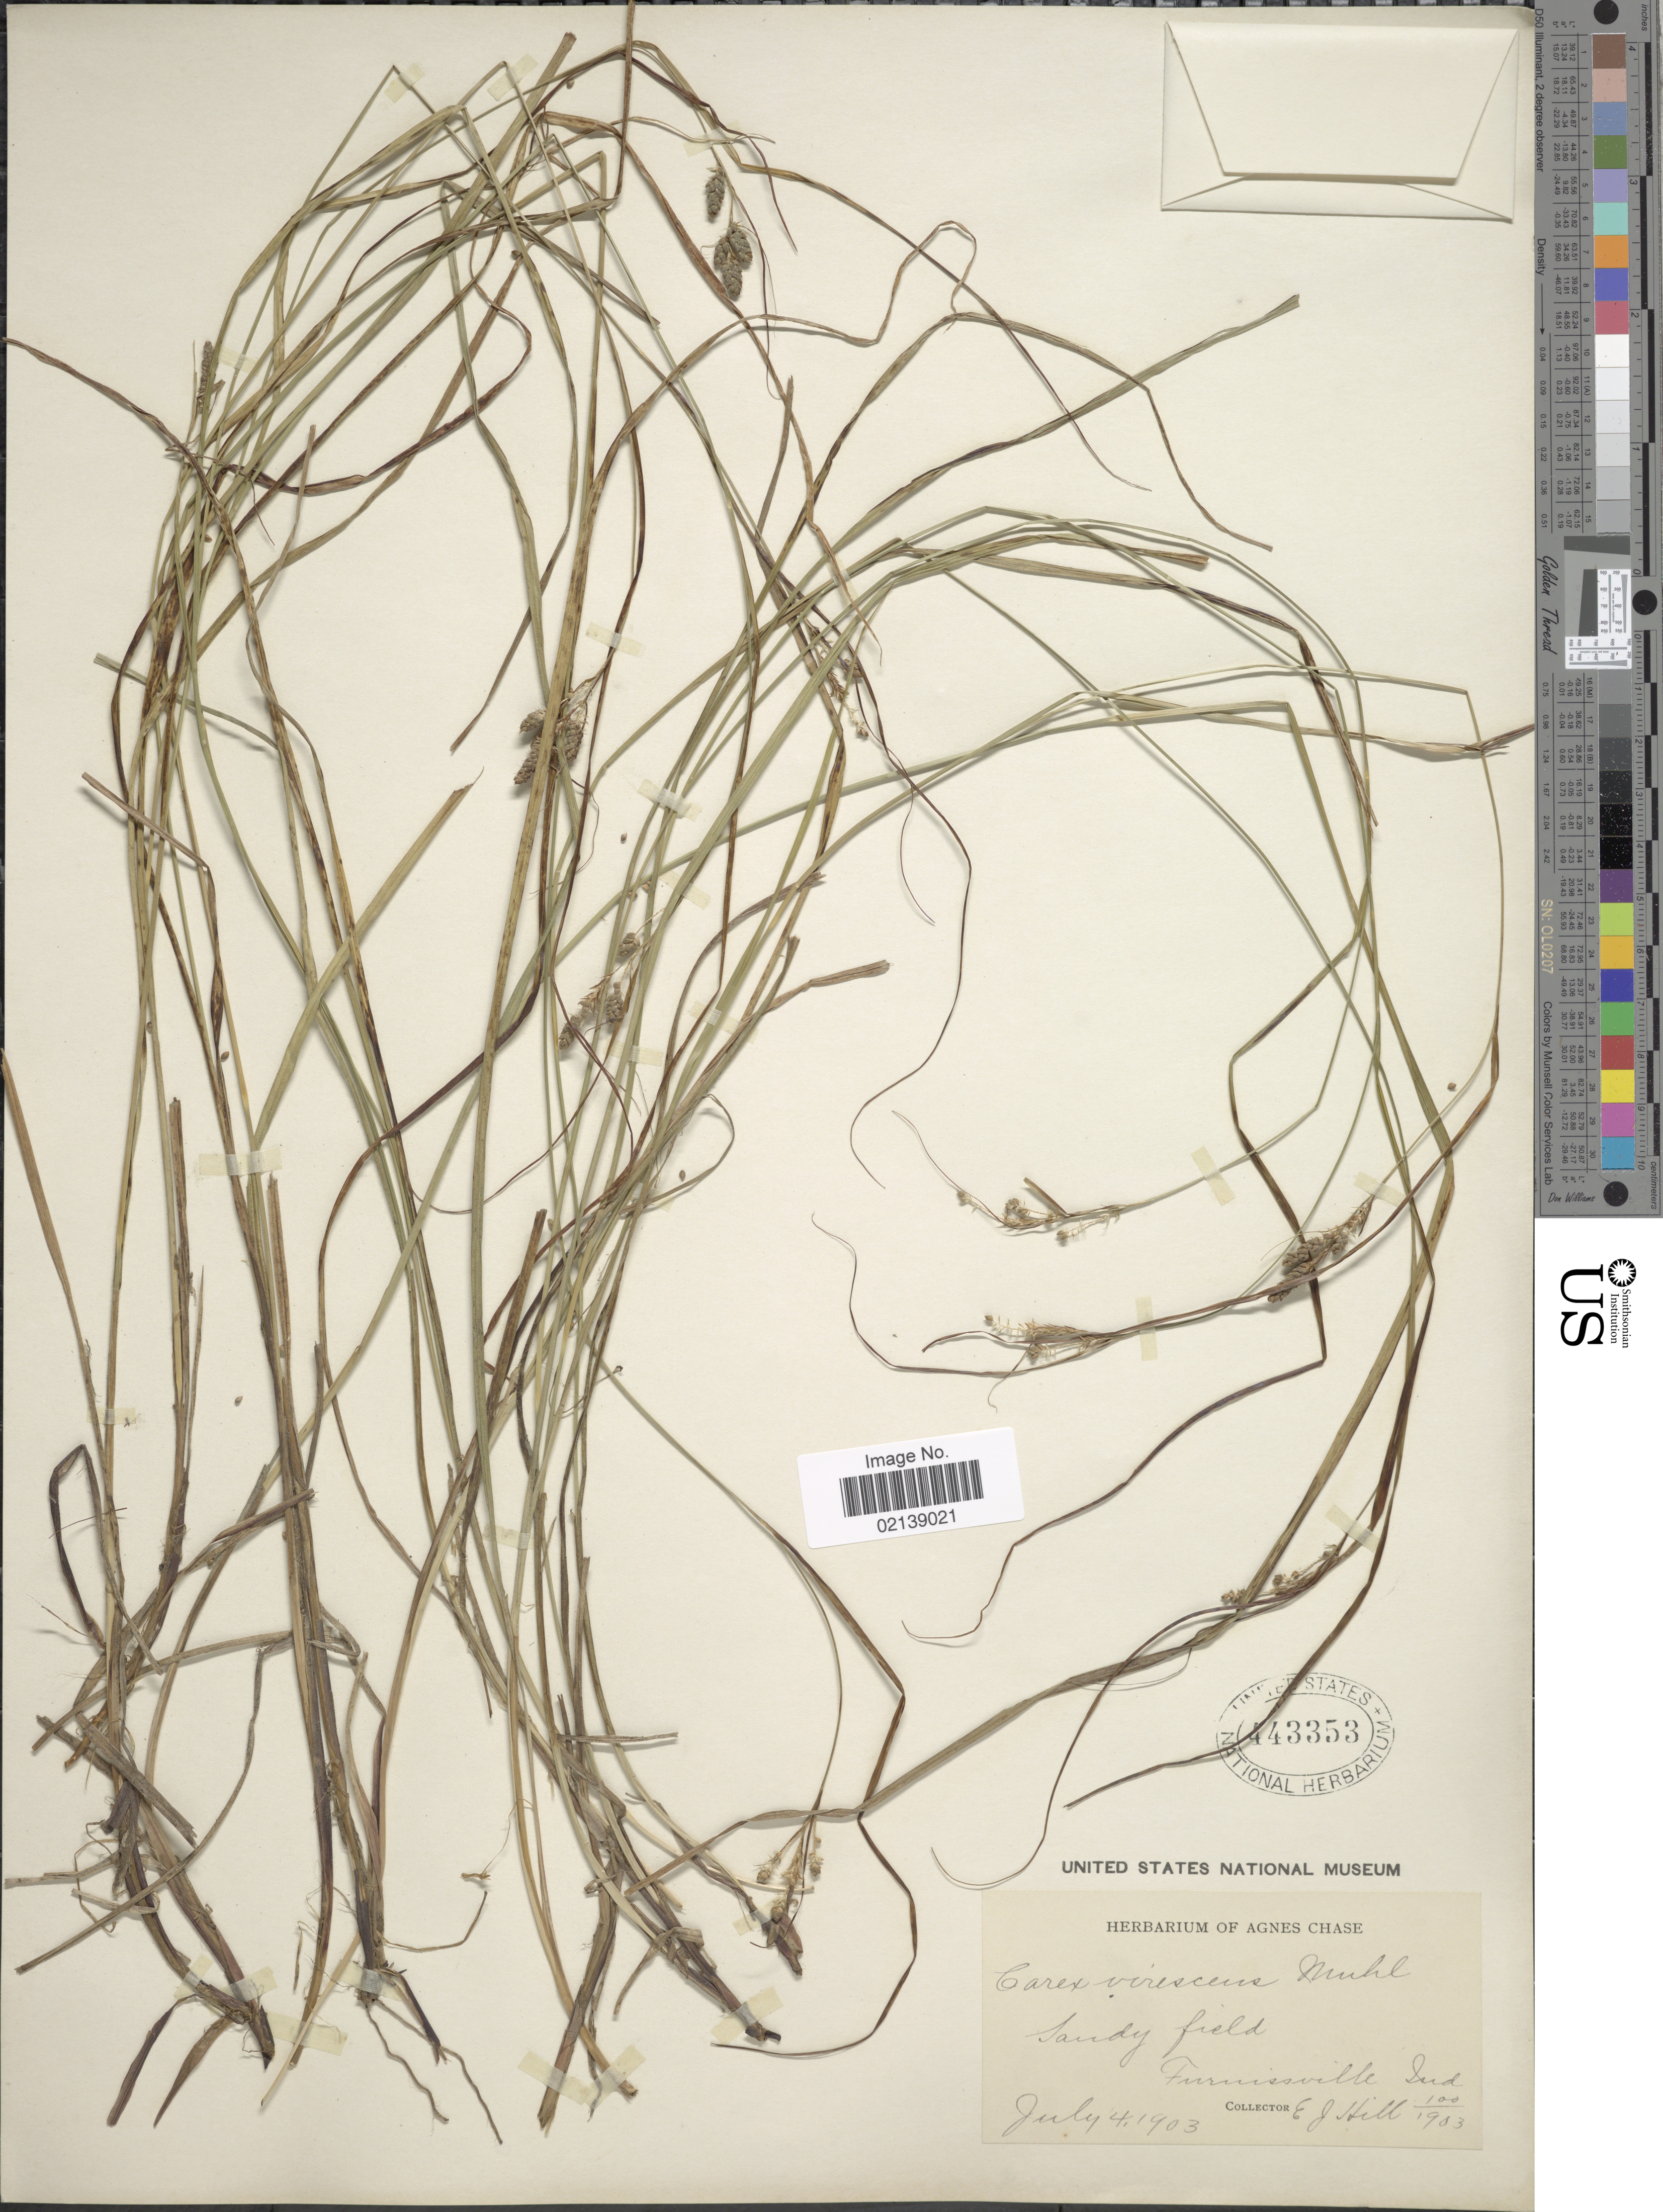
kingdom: Plantae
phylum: Tracheophyta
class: Liliopsida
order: Poales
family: Cyperaceae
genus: Carex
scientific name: Carex virescens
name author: Muhl. ex Willd.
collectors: E. J. Hill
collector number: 100/1903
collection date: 1903-07-04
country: United States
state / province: Indiana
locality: Sandy field, Furnissville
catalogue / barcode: US 443353